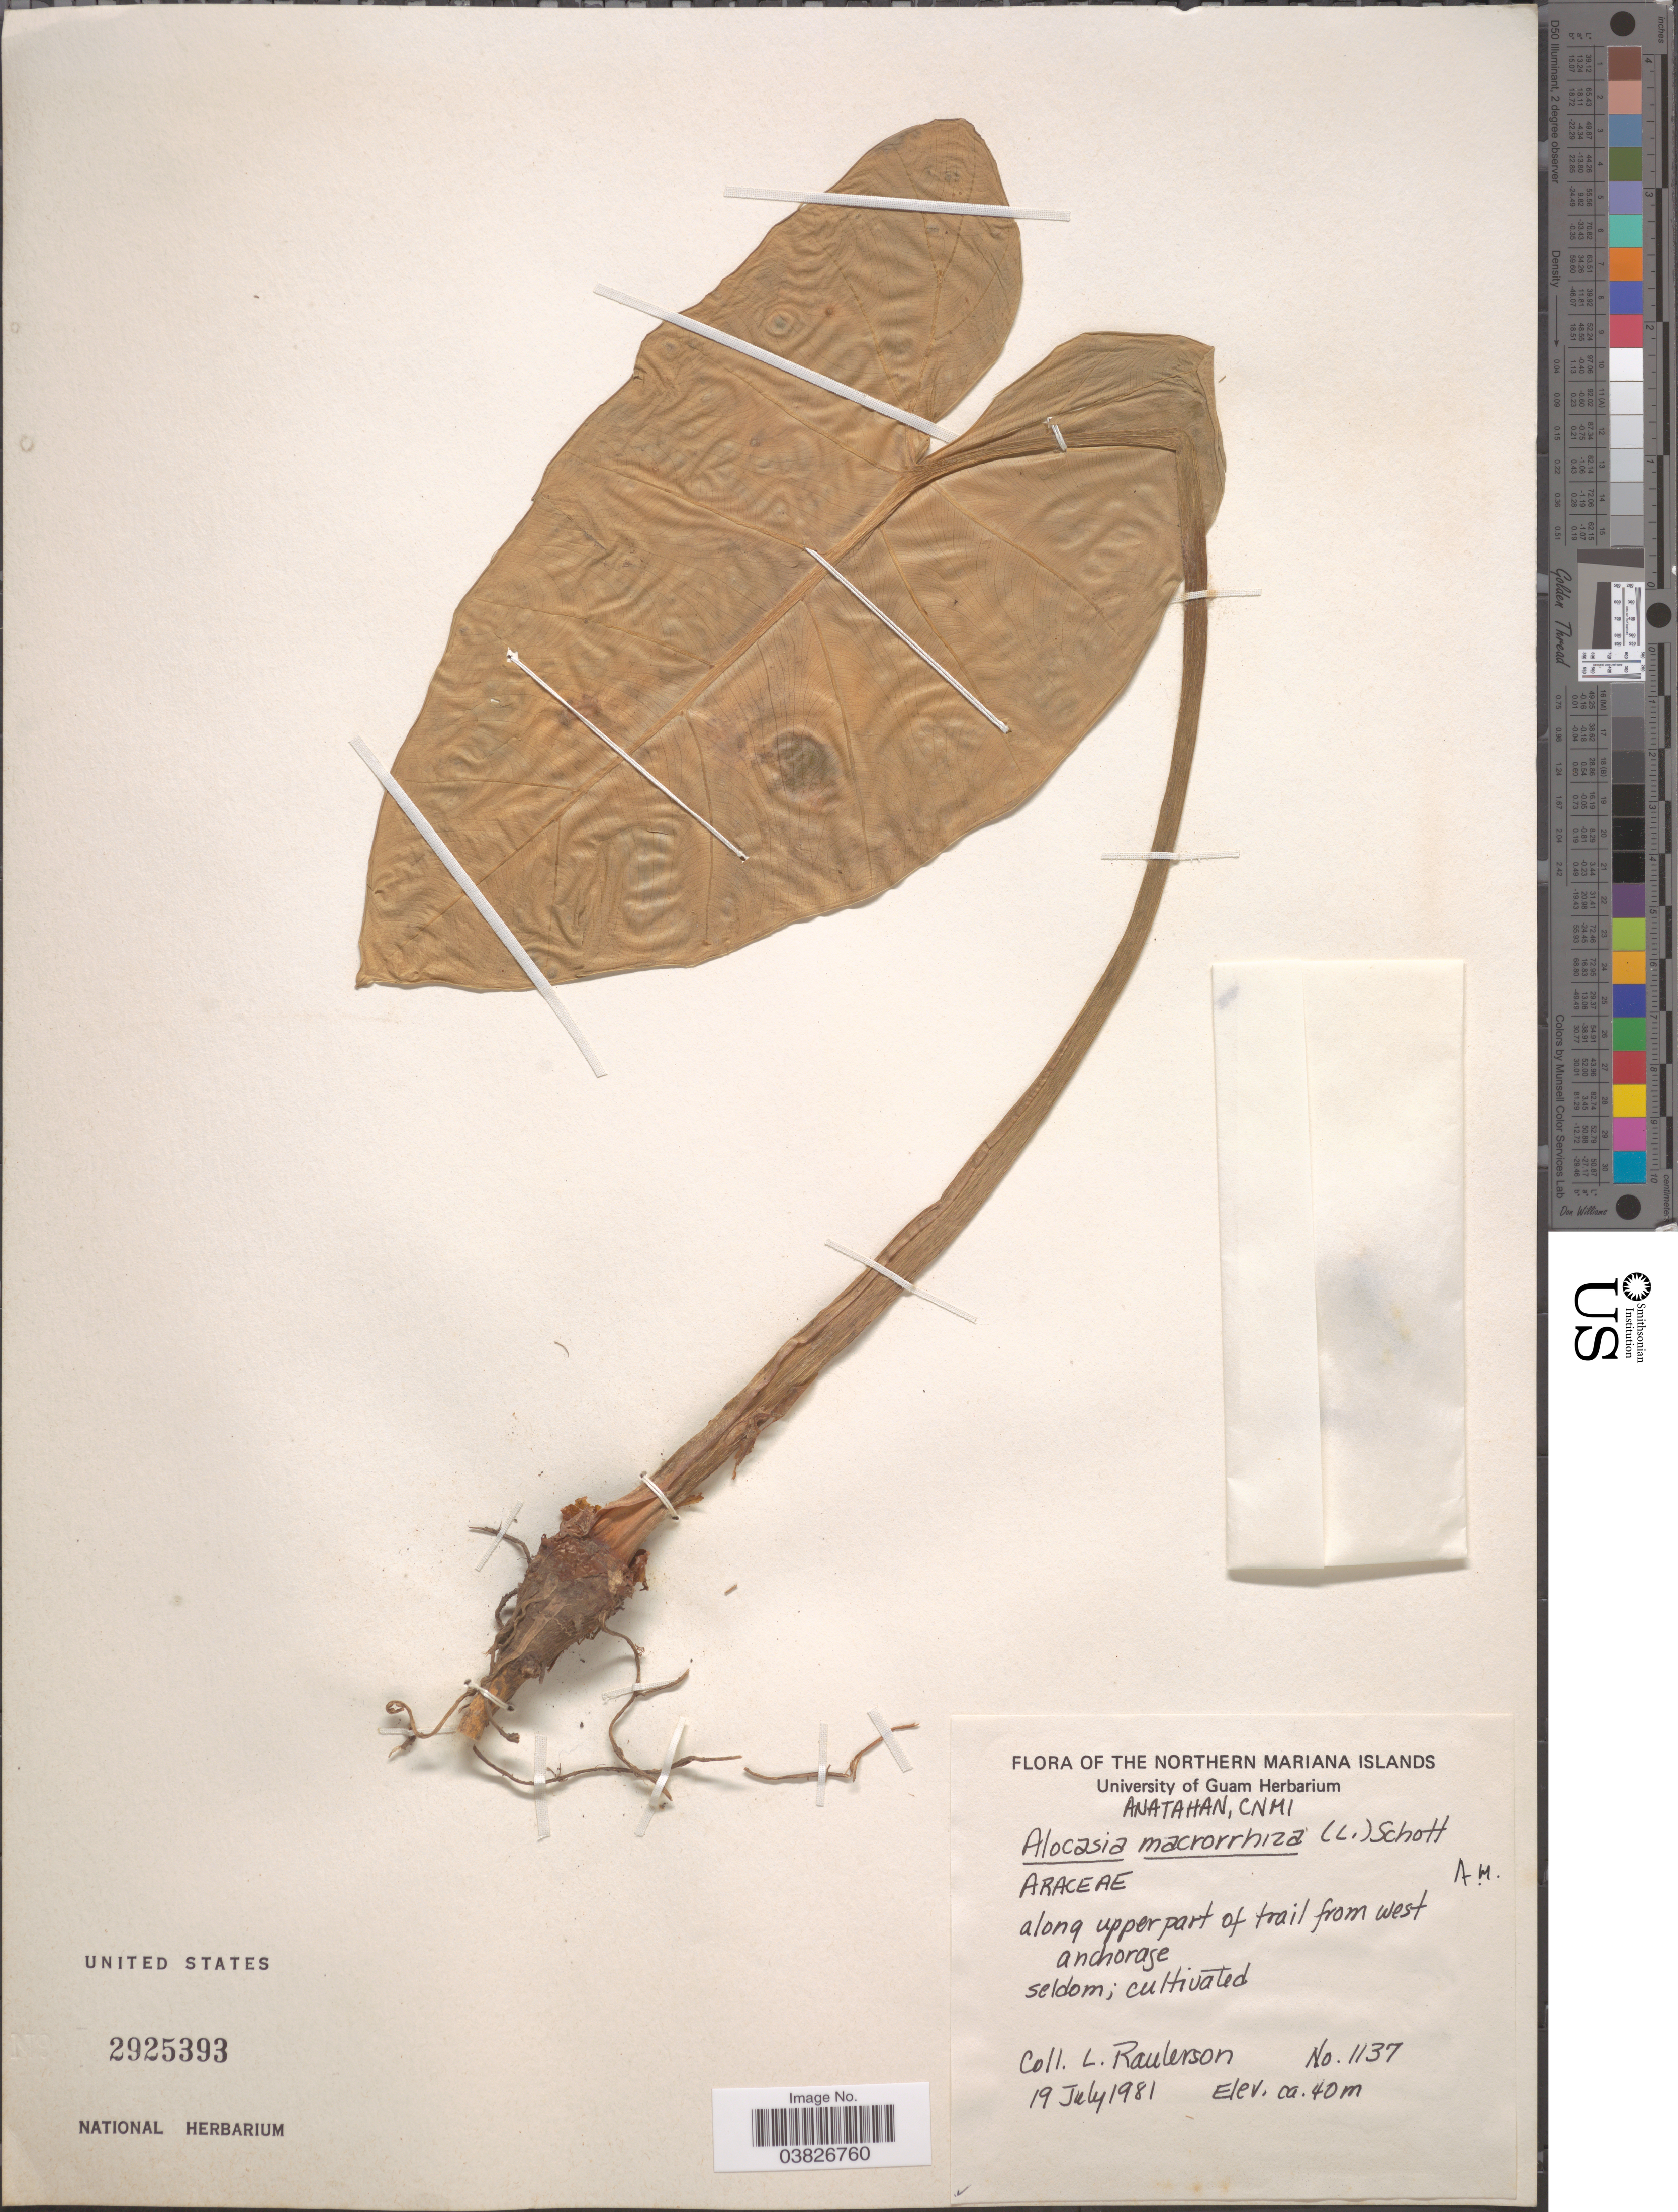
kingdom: Plantae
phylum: Tracheophyta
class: Liliopsida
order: Alismatales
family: Araceae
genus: Alocasia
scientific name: Alocasia macrorrhizos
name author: (L.) G. Don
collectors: L. Raulerson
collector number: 1137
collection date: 1981-07-19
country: Northern Mariana Islands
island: Anatahan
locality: Anatahan, CNMI. Along upper part of trail from west anchorage.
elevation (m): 40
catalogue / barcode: US 2925393